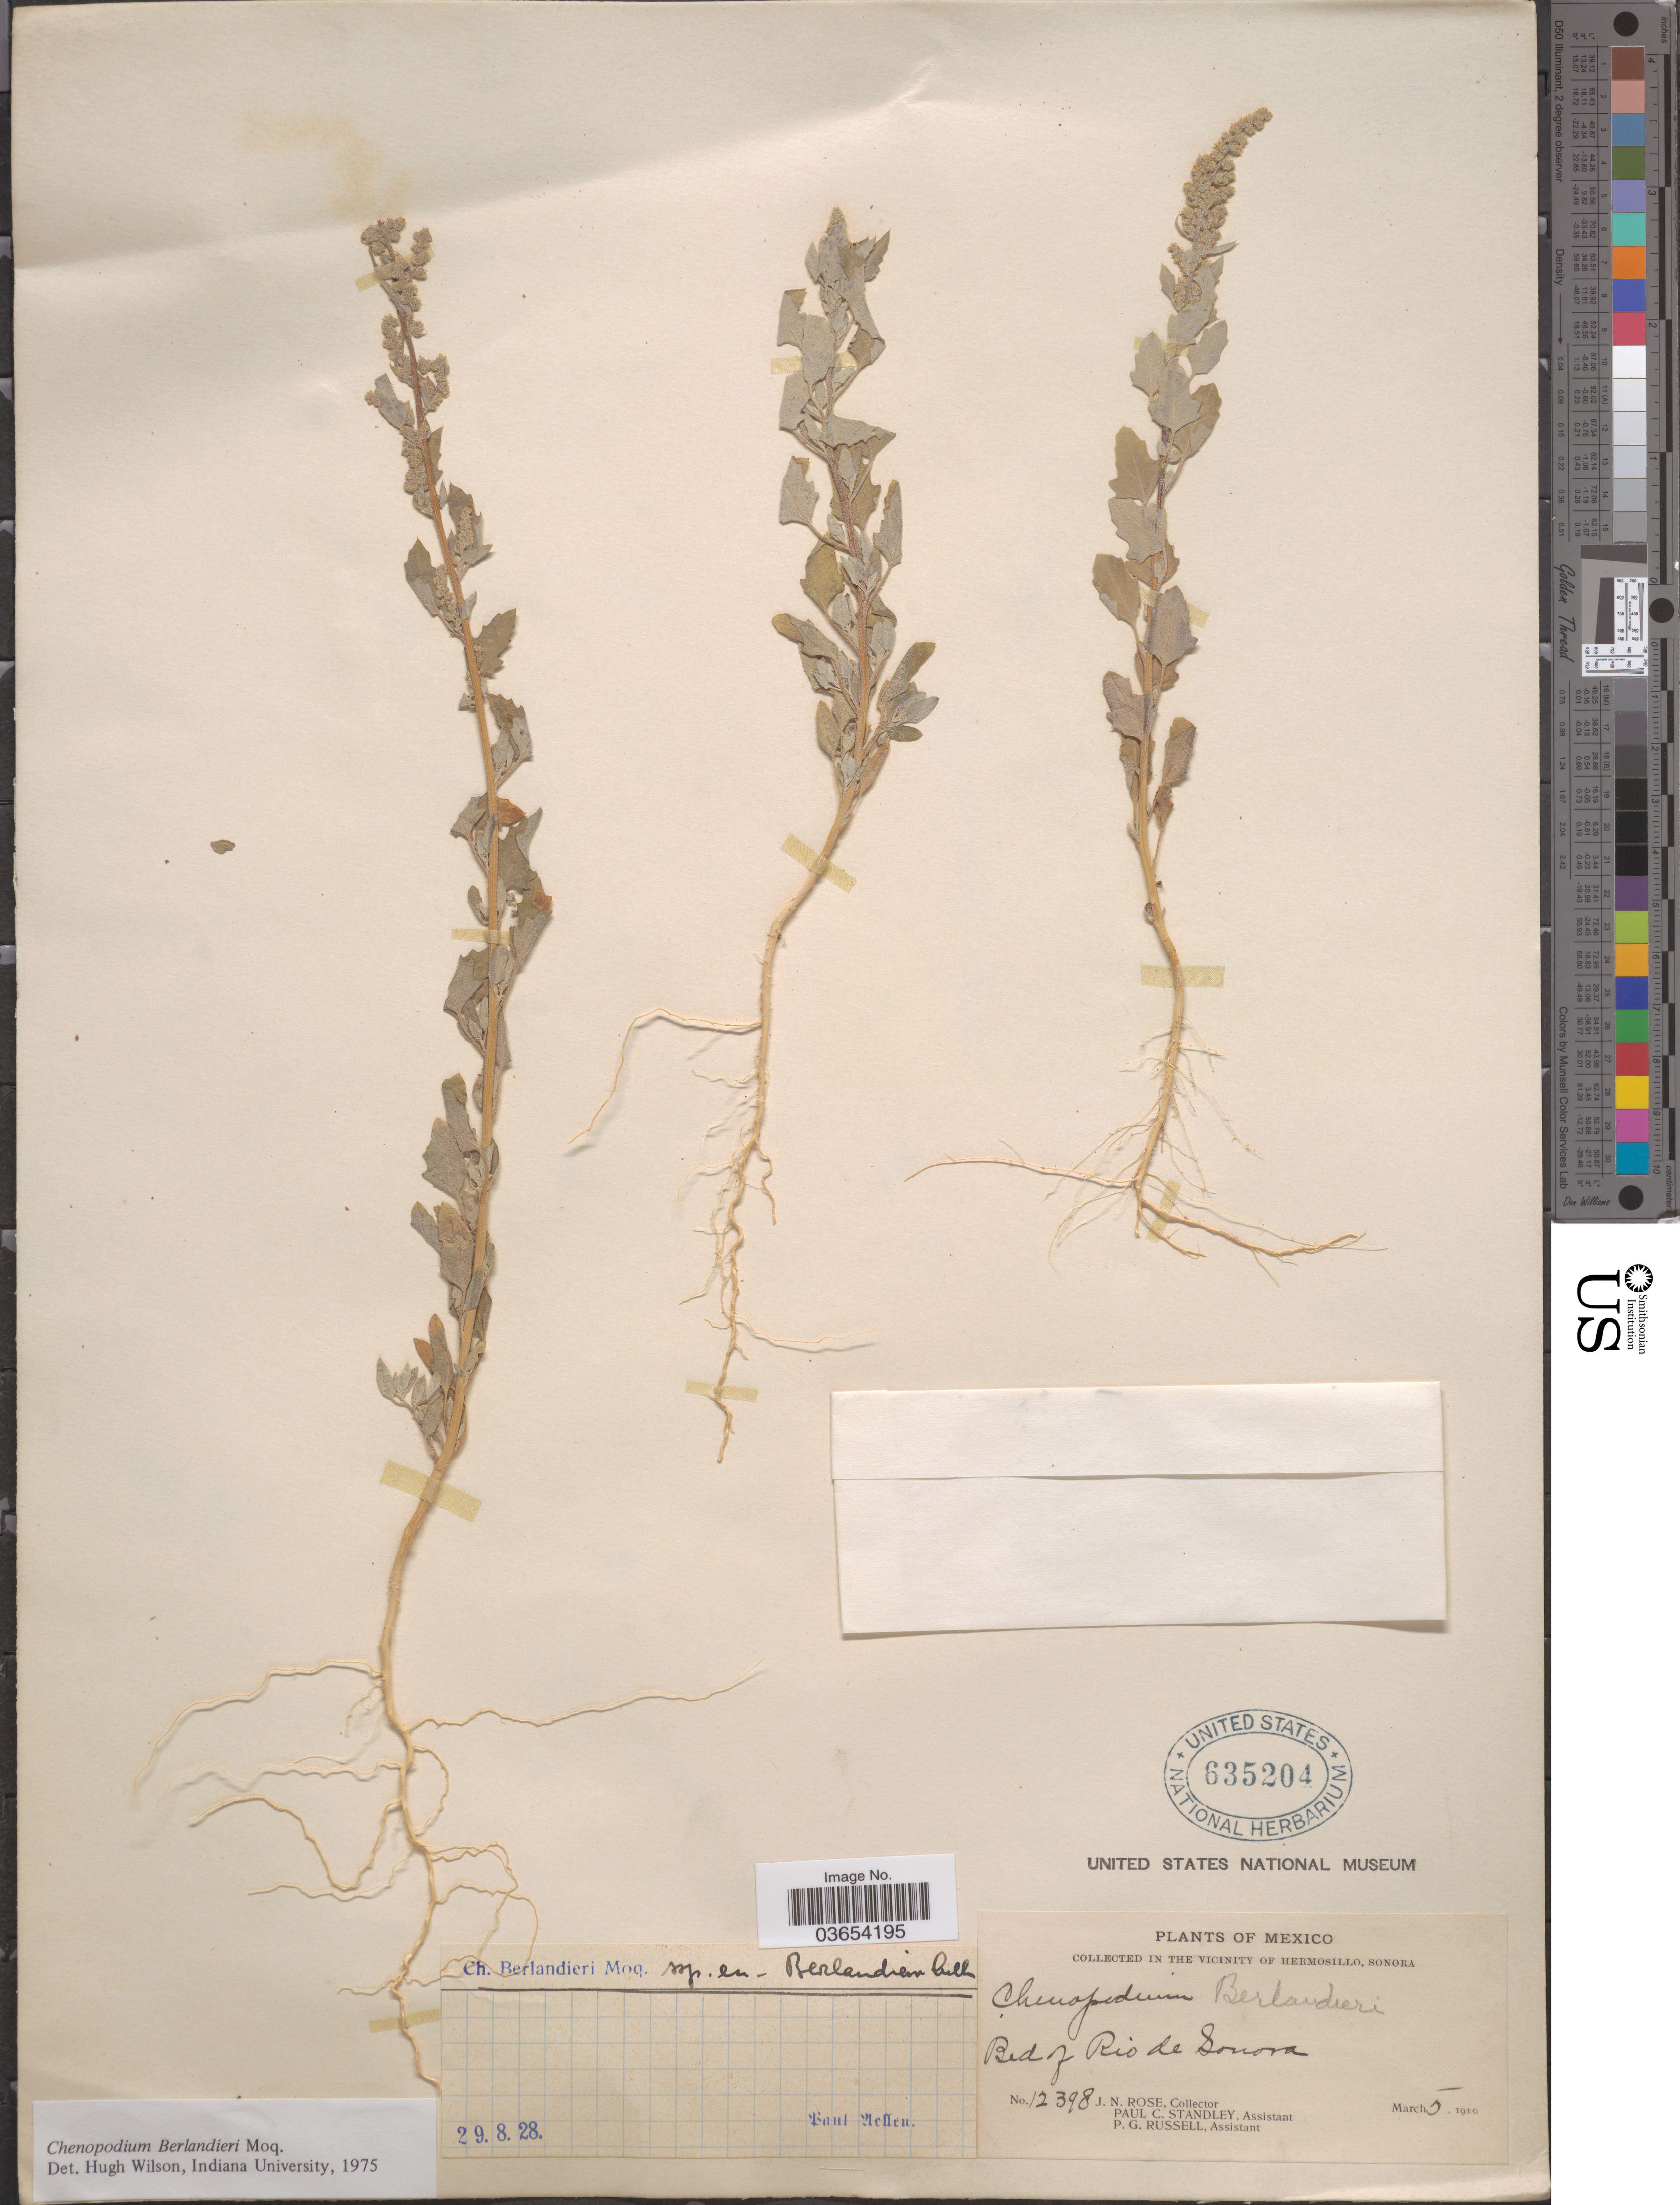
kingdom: Plantae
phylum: Tracheophyta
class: Magnoliopsida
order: Caryophyllales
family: Amaranthaceae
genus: Chenopodium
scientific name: Chenopodium berlandieri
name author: Moq.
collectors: J. N. Rose, P. C. Standley & P. G. Russell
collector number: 12398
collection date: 1910-03-05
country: Mexico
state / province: Sonora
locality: In the vicinity of Hermosillo. Bed of Rio de Sonora.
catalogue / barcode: US 635204